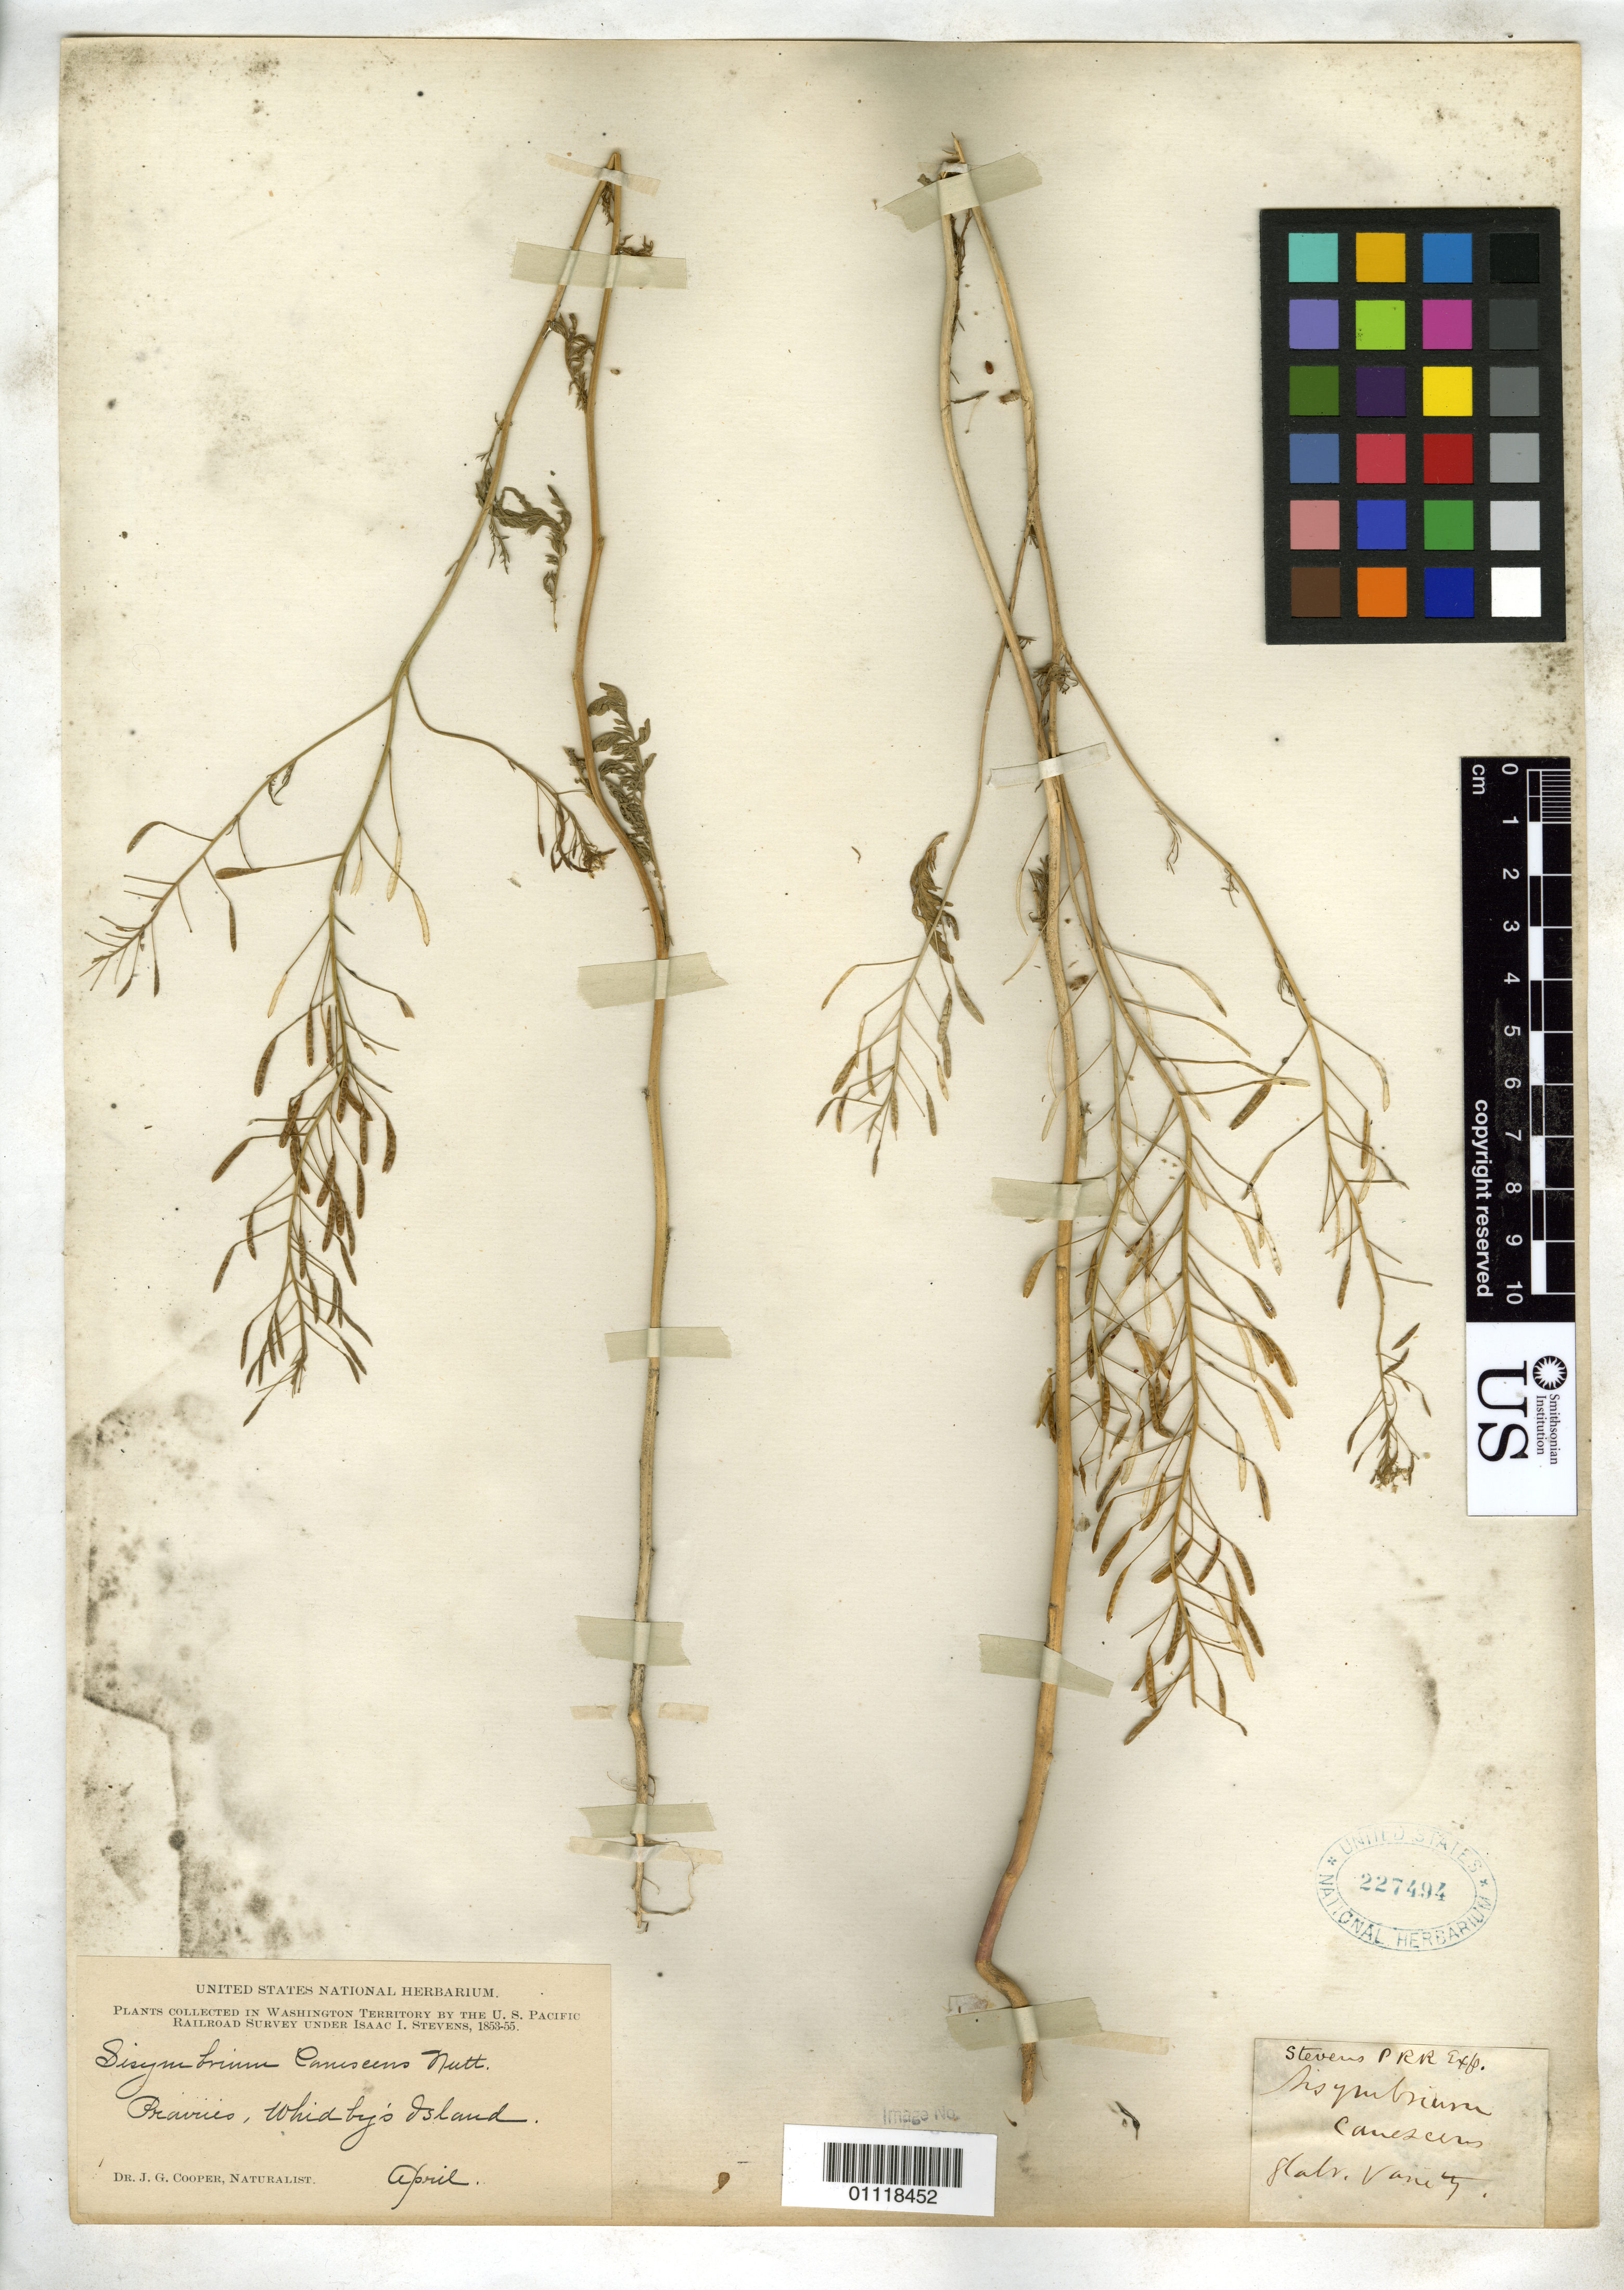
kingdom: Plantae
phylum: Tracheophyta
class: Magnoliopsida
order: Brassicales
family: Brassicaceae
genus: Descurainia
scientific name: Descurainia sp.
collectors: J. G. Cooper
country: United States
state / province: Washington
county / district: Island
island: Whidbey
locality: Prairies, Whidbey Island.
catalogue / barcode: US 227494